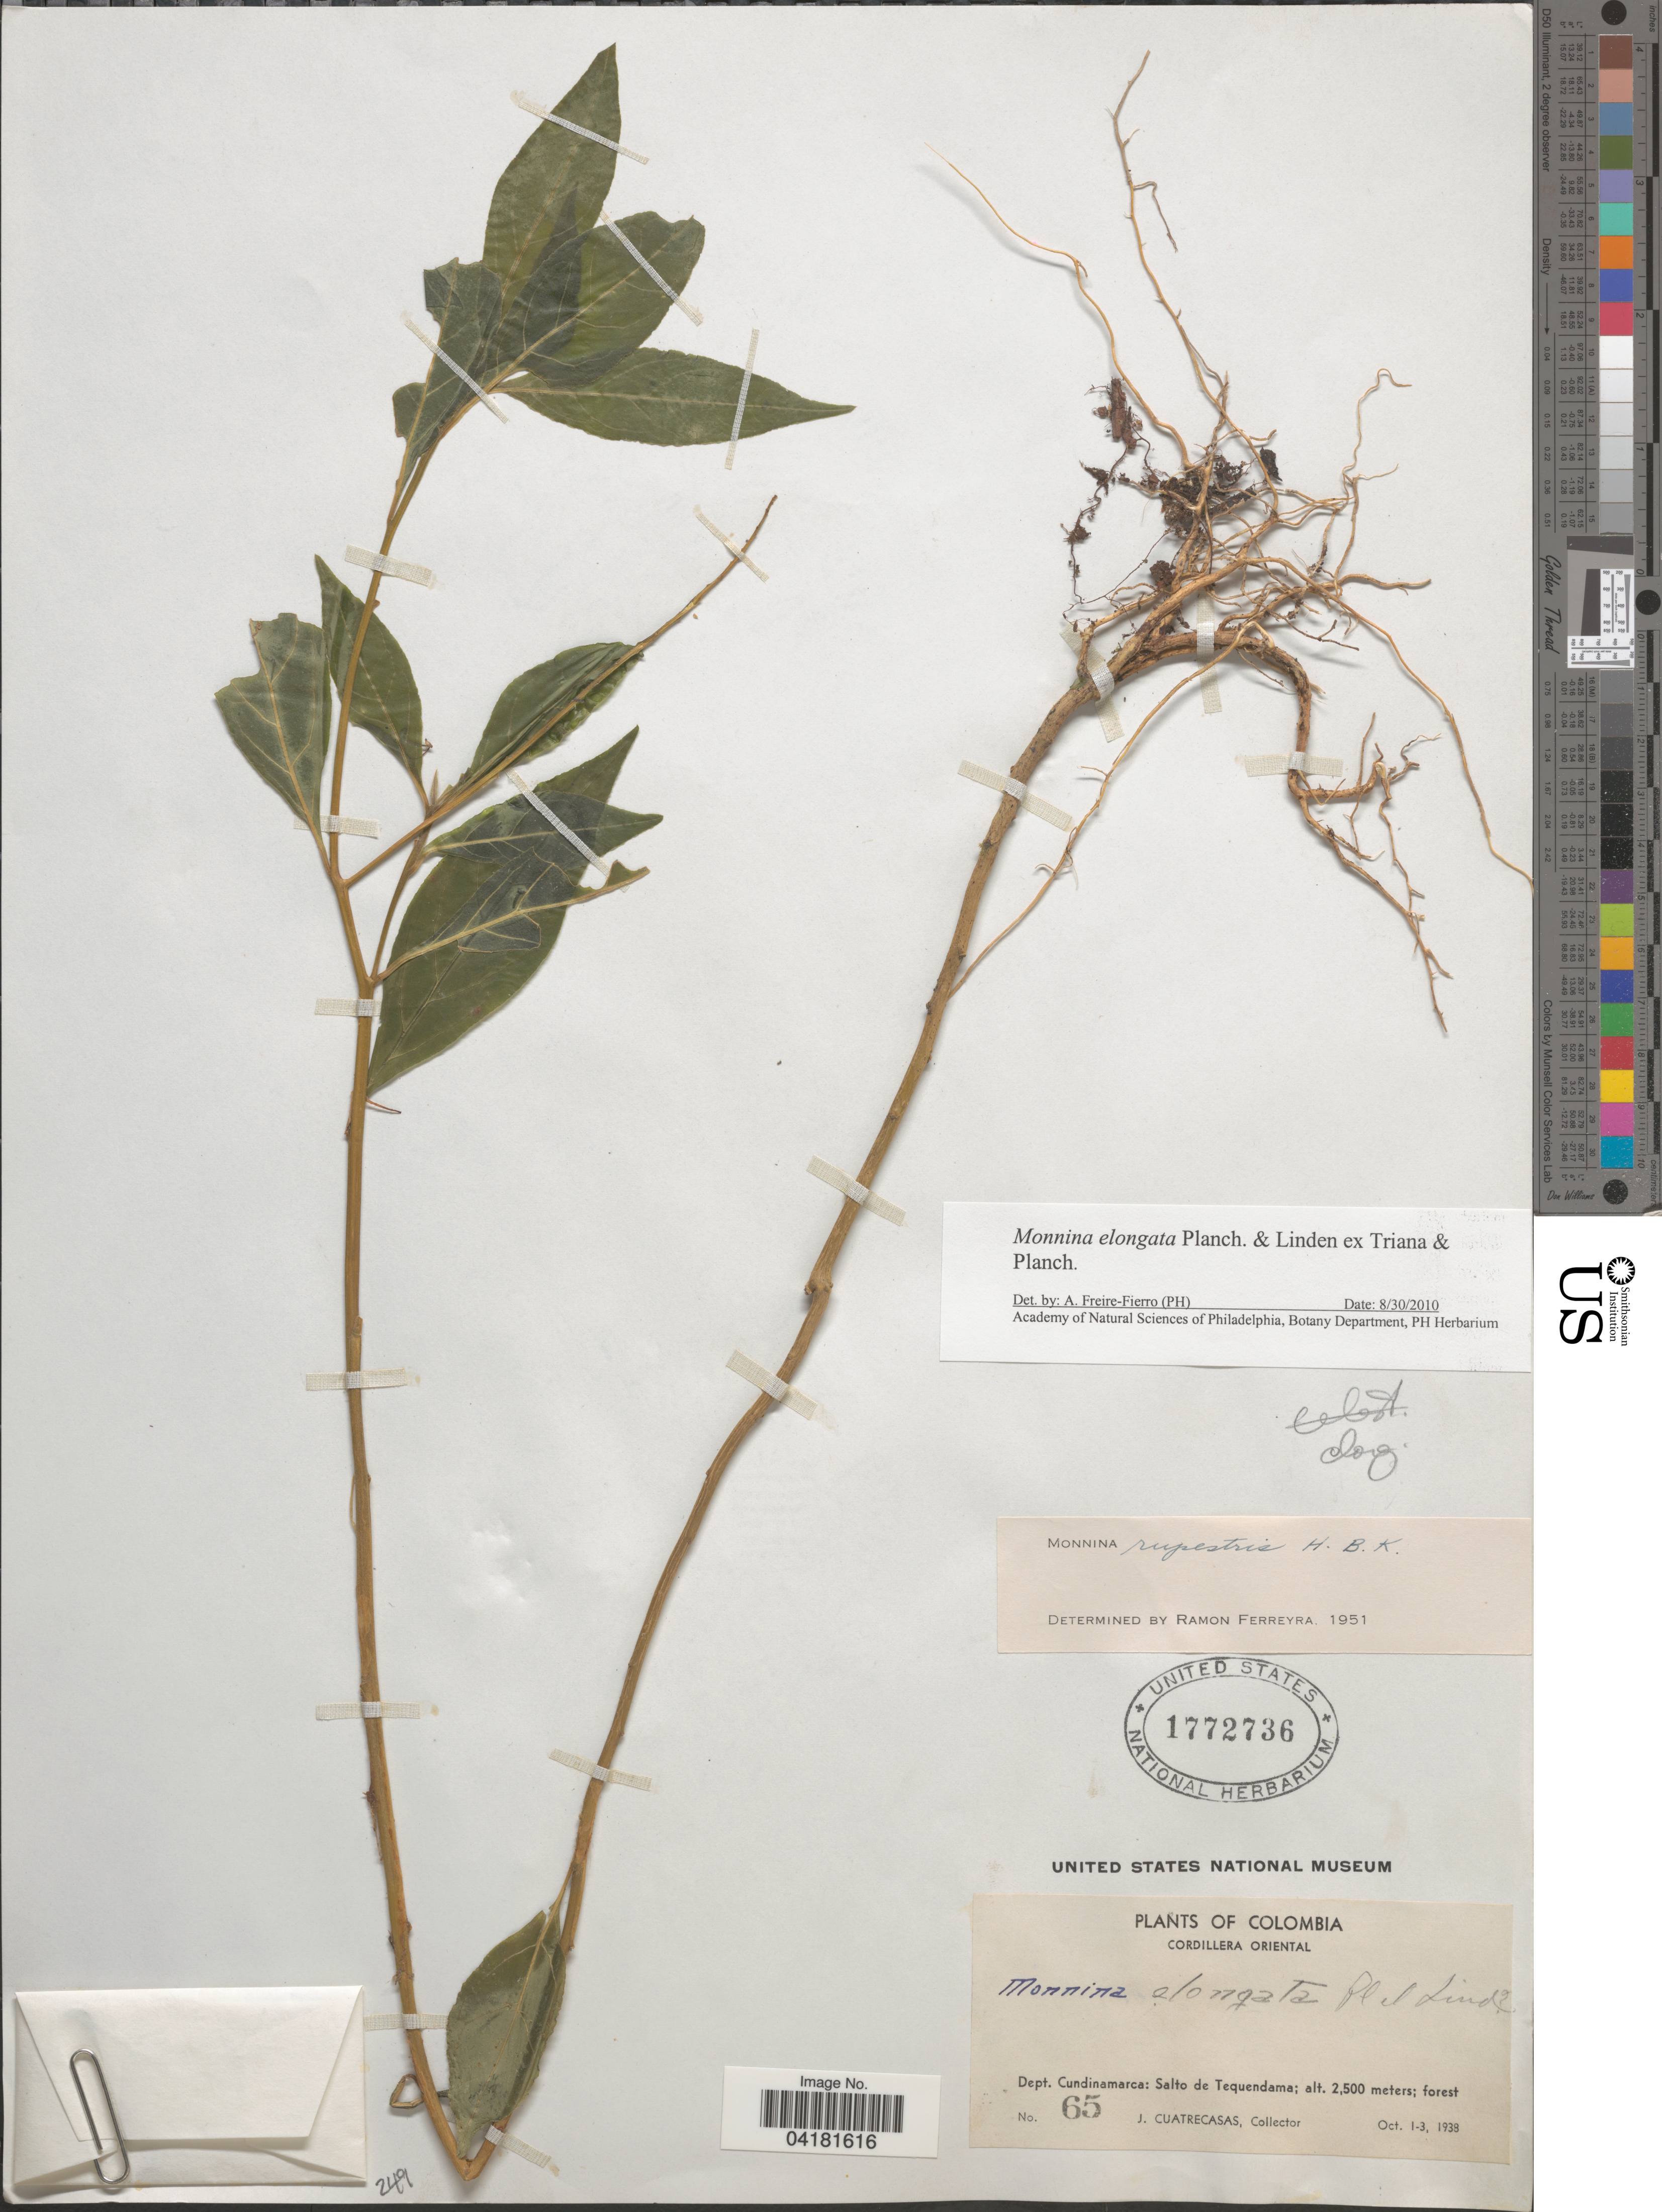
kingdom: Plantae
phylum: Tracheophyta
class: Magnoliopsida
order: Fabales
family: Polygalaceae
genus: Monnina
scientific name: Monnina elongata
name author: Planch. & Linden ex Triana & Planch.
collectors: J. Cuatrecasas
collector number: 65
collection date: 1938-10-01/1938-10-03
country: Colombia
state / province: Cundinamarca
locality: Cordillera Oriental. Dept. Cundinamarca: Salto de Tequendama.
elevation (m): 2500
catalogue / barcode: US 1772736